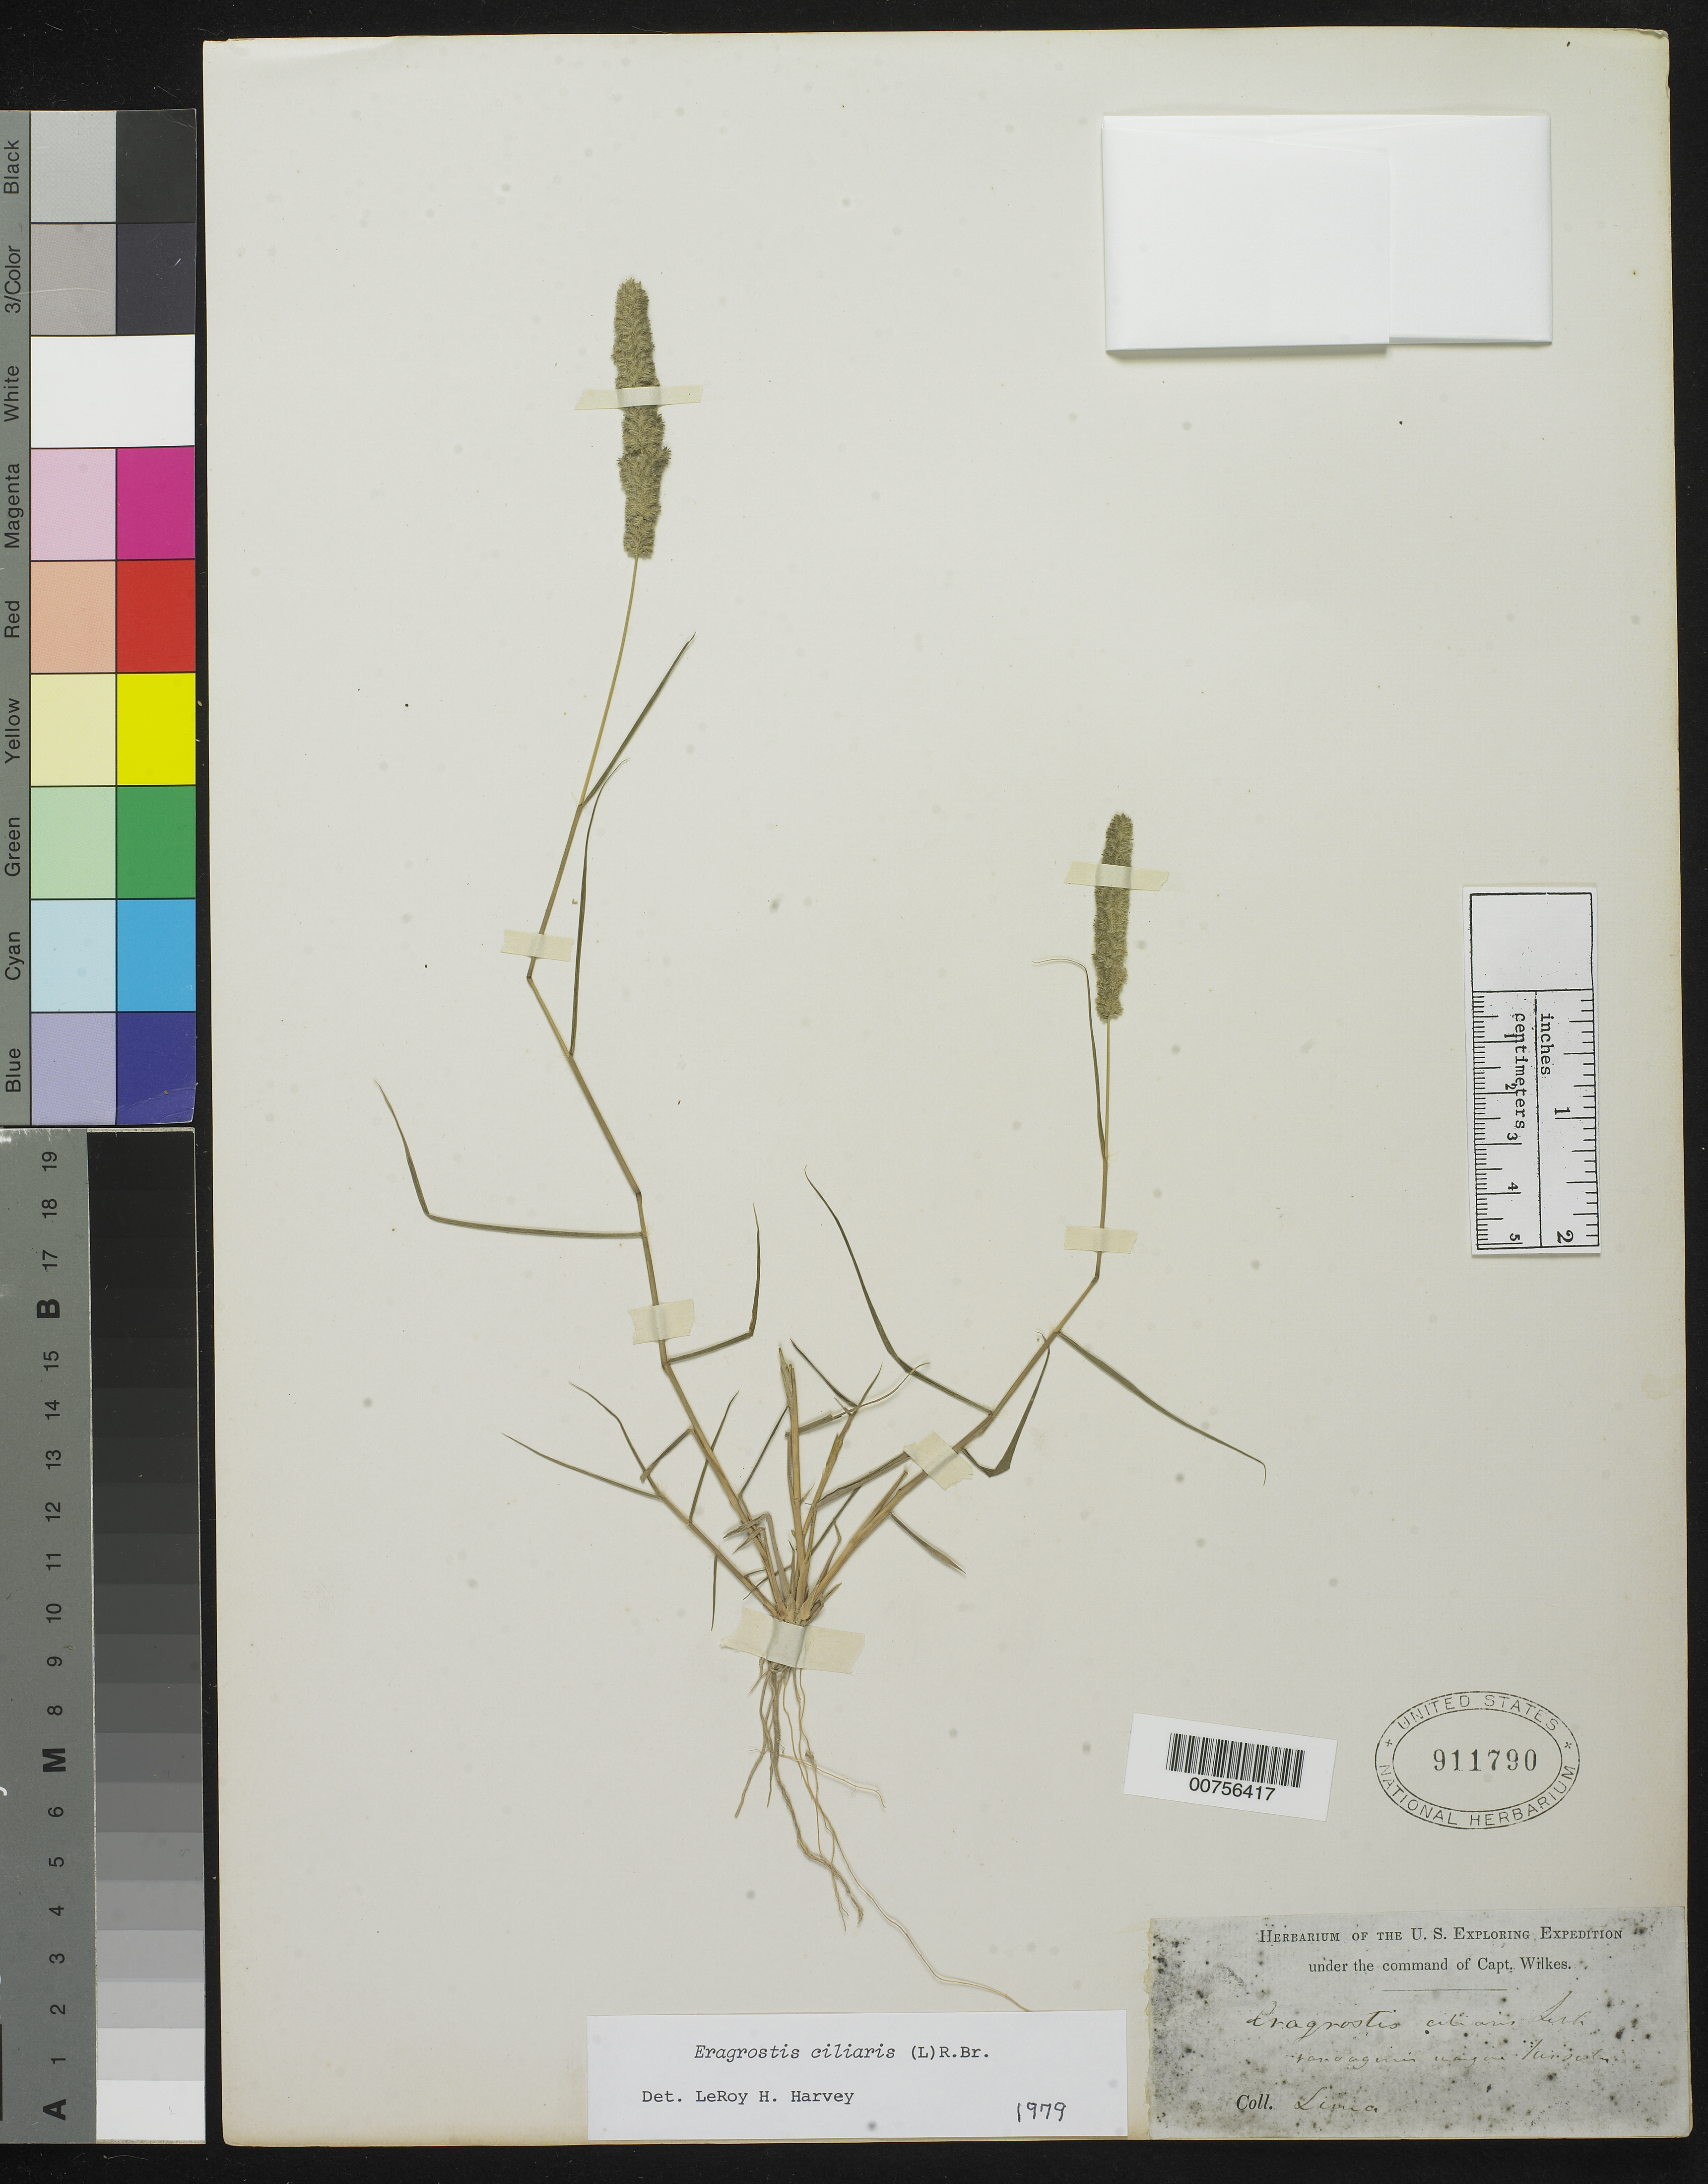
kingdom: Plantae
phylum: Tracheophyta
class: Liliopsida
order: Poales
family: Poaceae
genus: Eragrostis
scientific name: Eragrostis ciliaris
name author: (L.) R. Br.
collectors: Wilkes Explor. Exped.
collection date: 1838/1842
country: Peru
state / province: Lima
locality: Lima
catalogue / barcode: US 911790